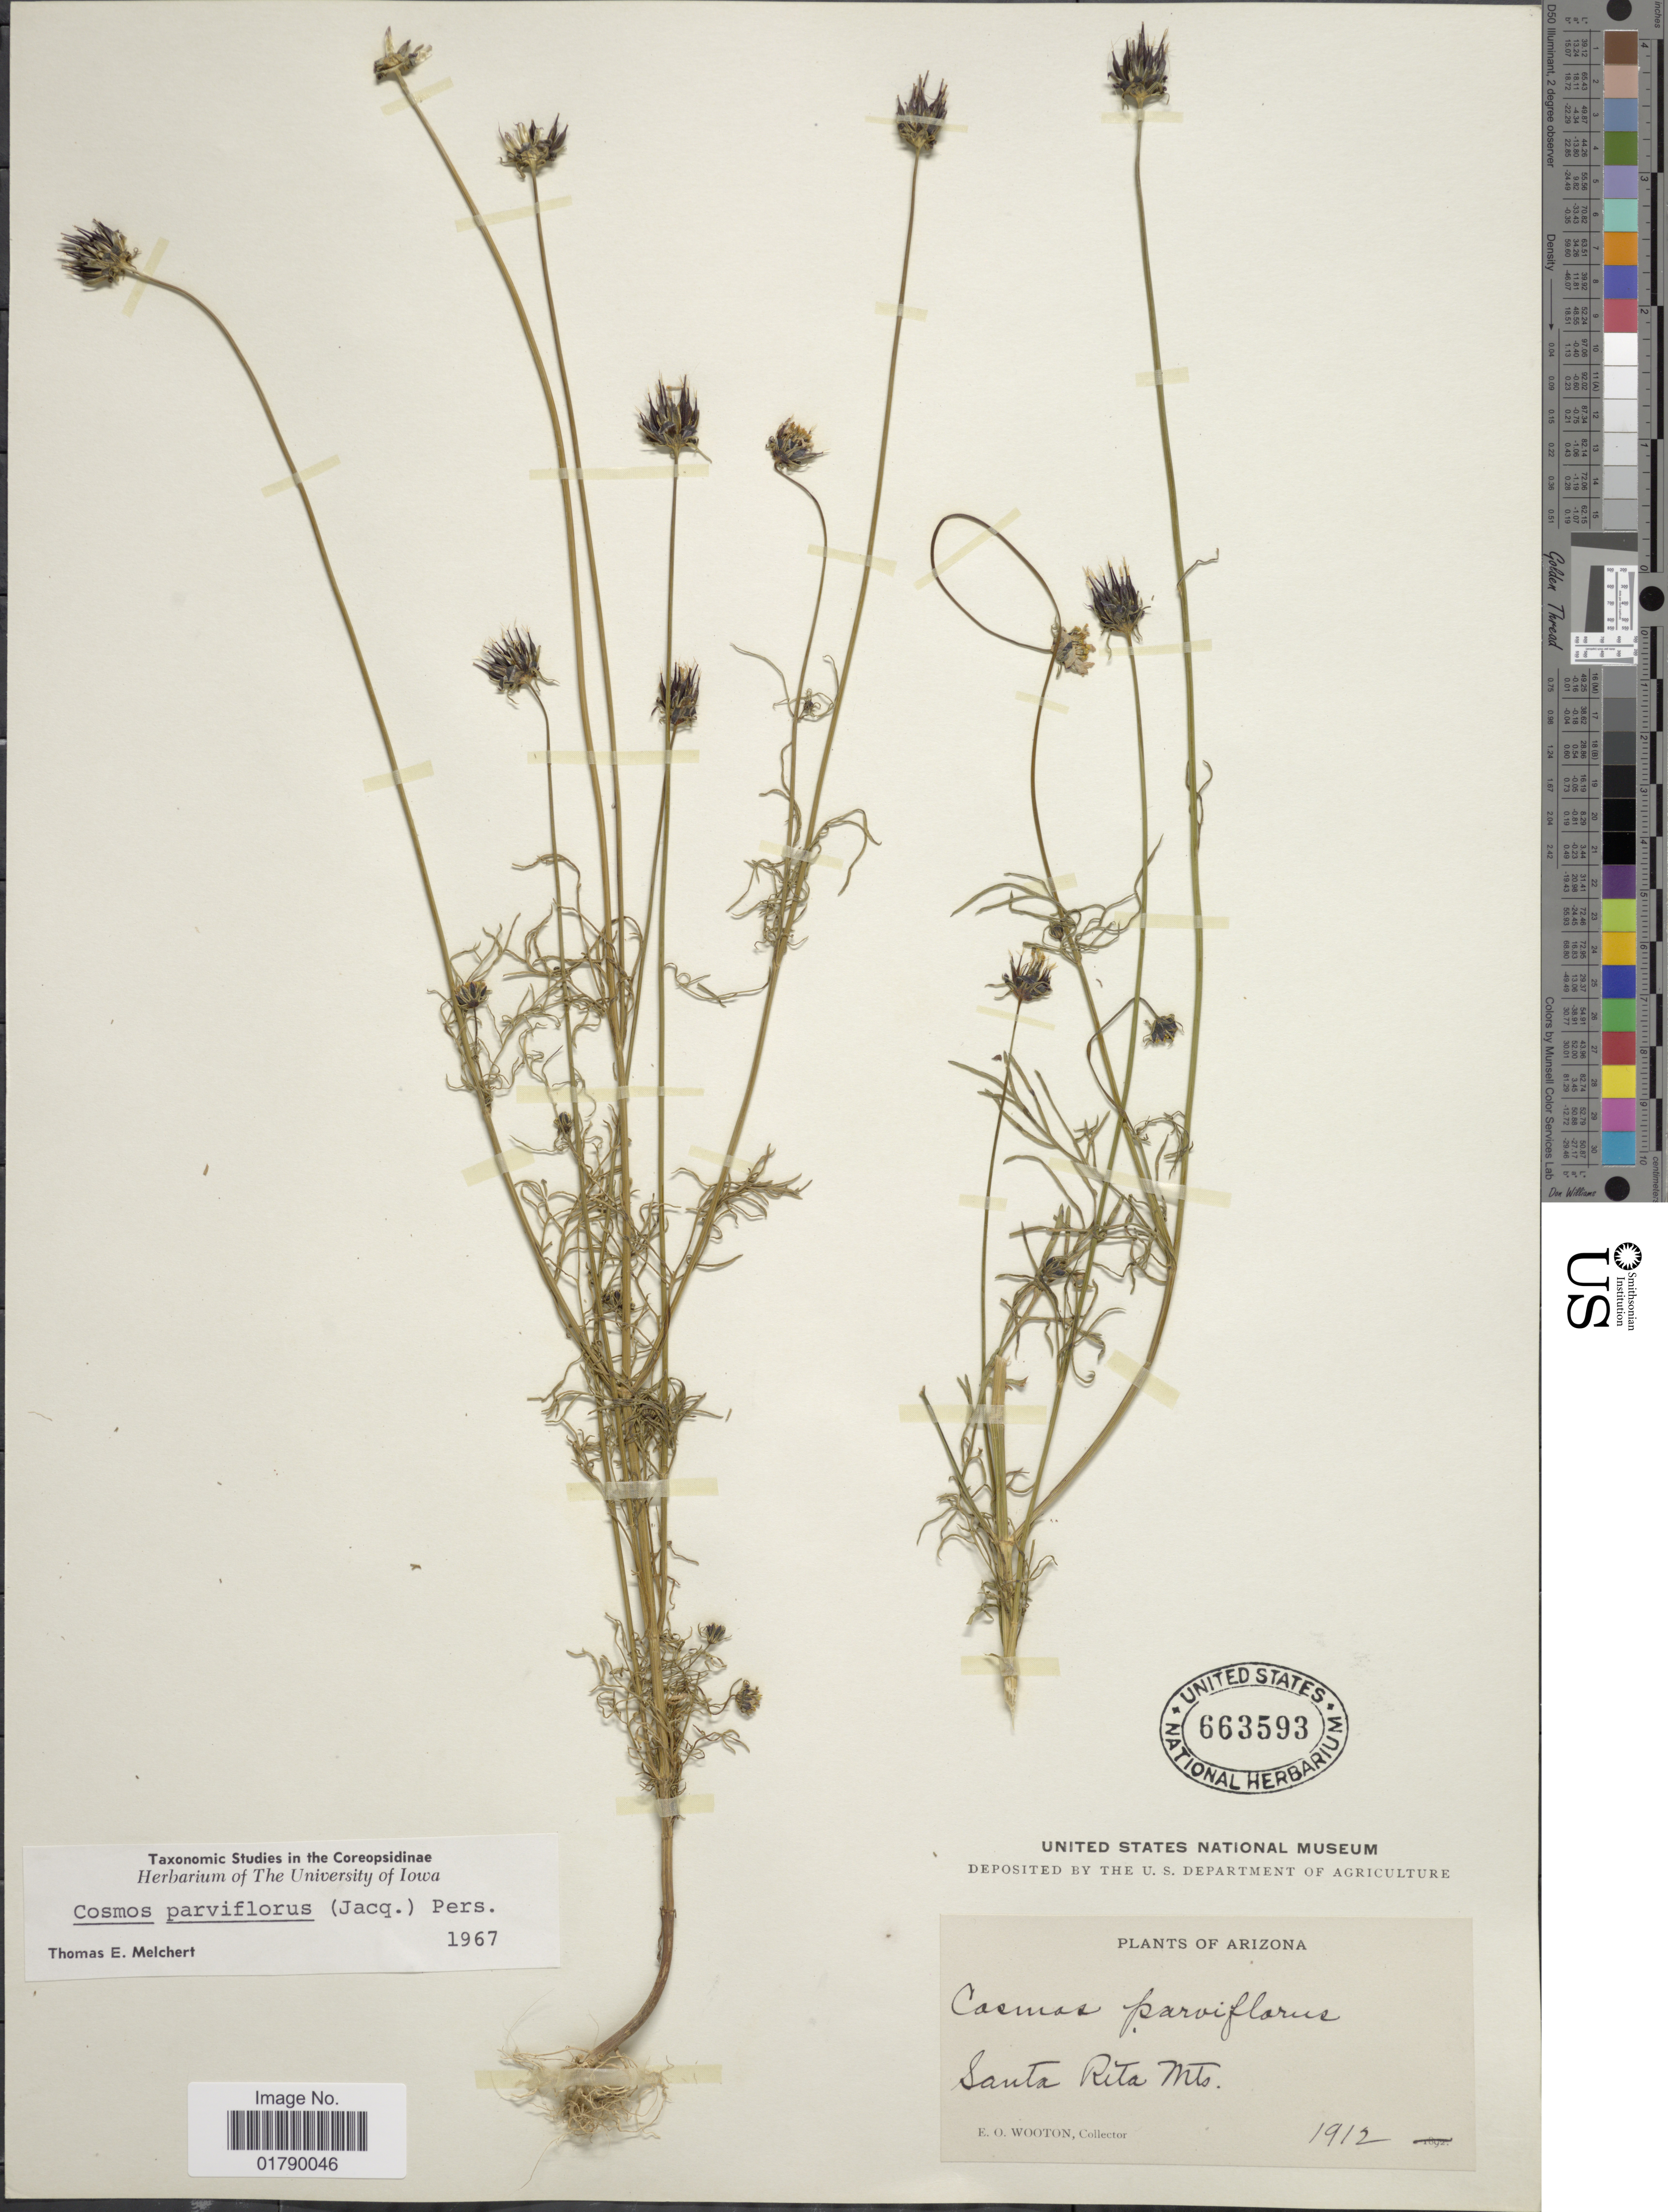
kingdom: Plantae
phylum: Tracheophyta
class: Magnoliopsida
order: Asterales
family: Asteraceae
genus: Cosmos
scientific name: Cosmos parviflorus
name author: (Jacq.) Pers.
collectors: E. O. Wooton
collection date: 1912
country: United States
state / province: Arizona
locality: Santa Rita Mts.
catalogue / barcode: US 663593